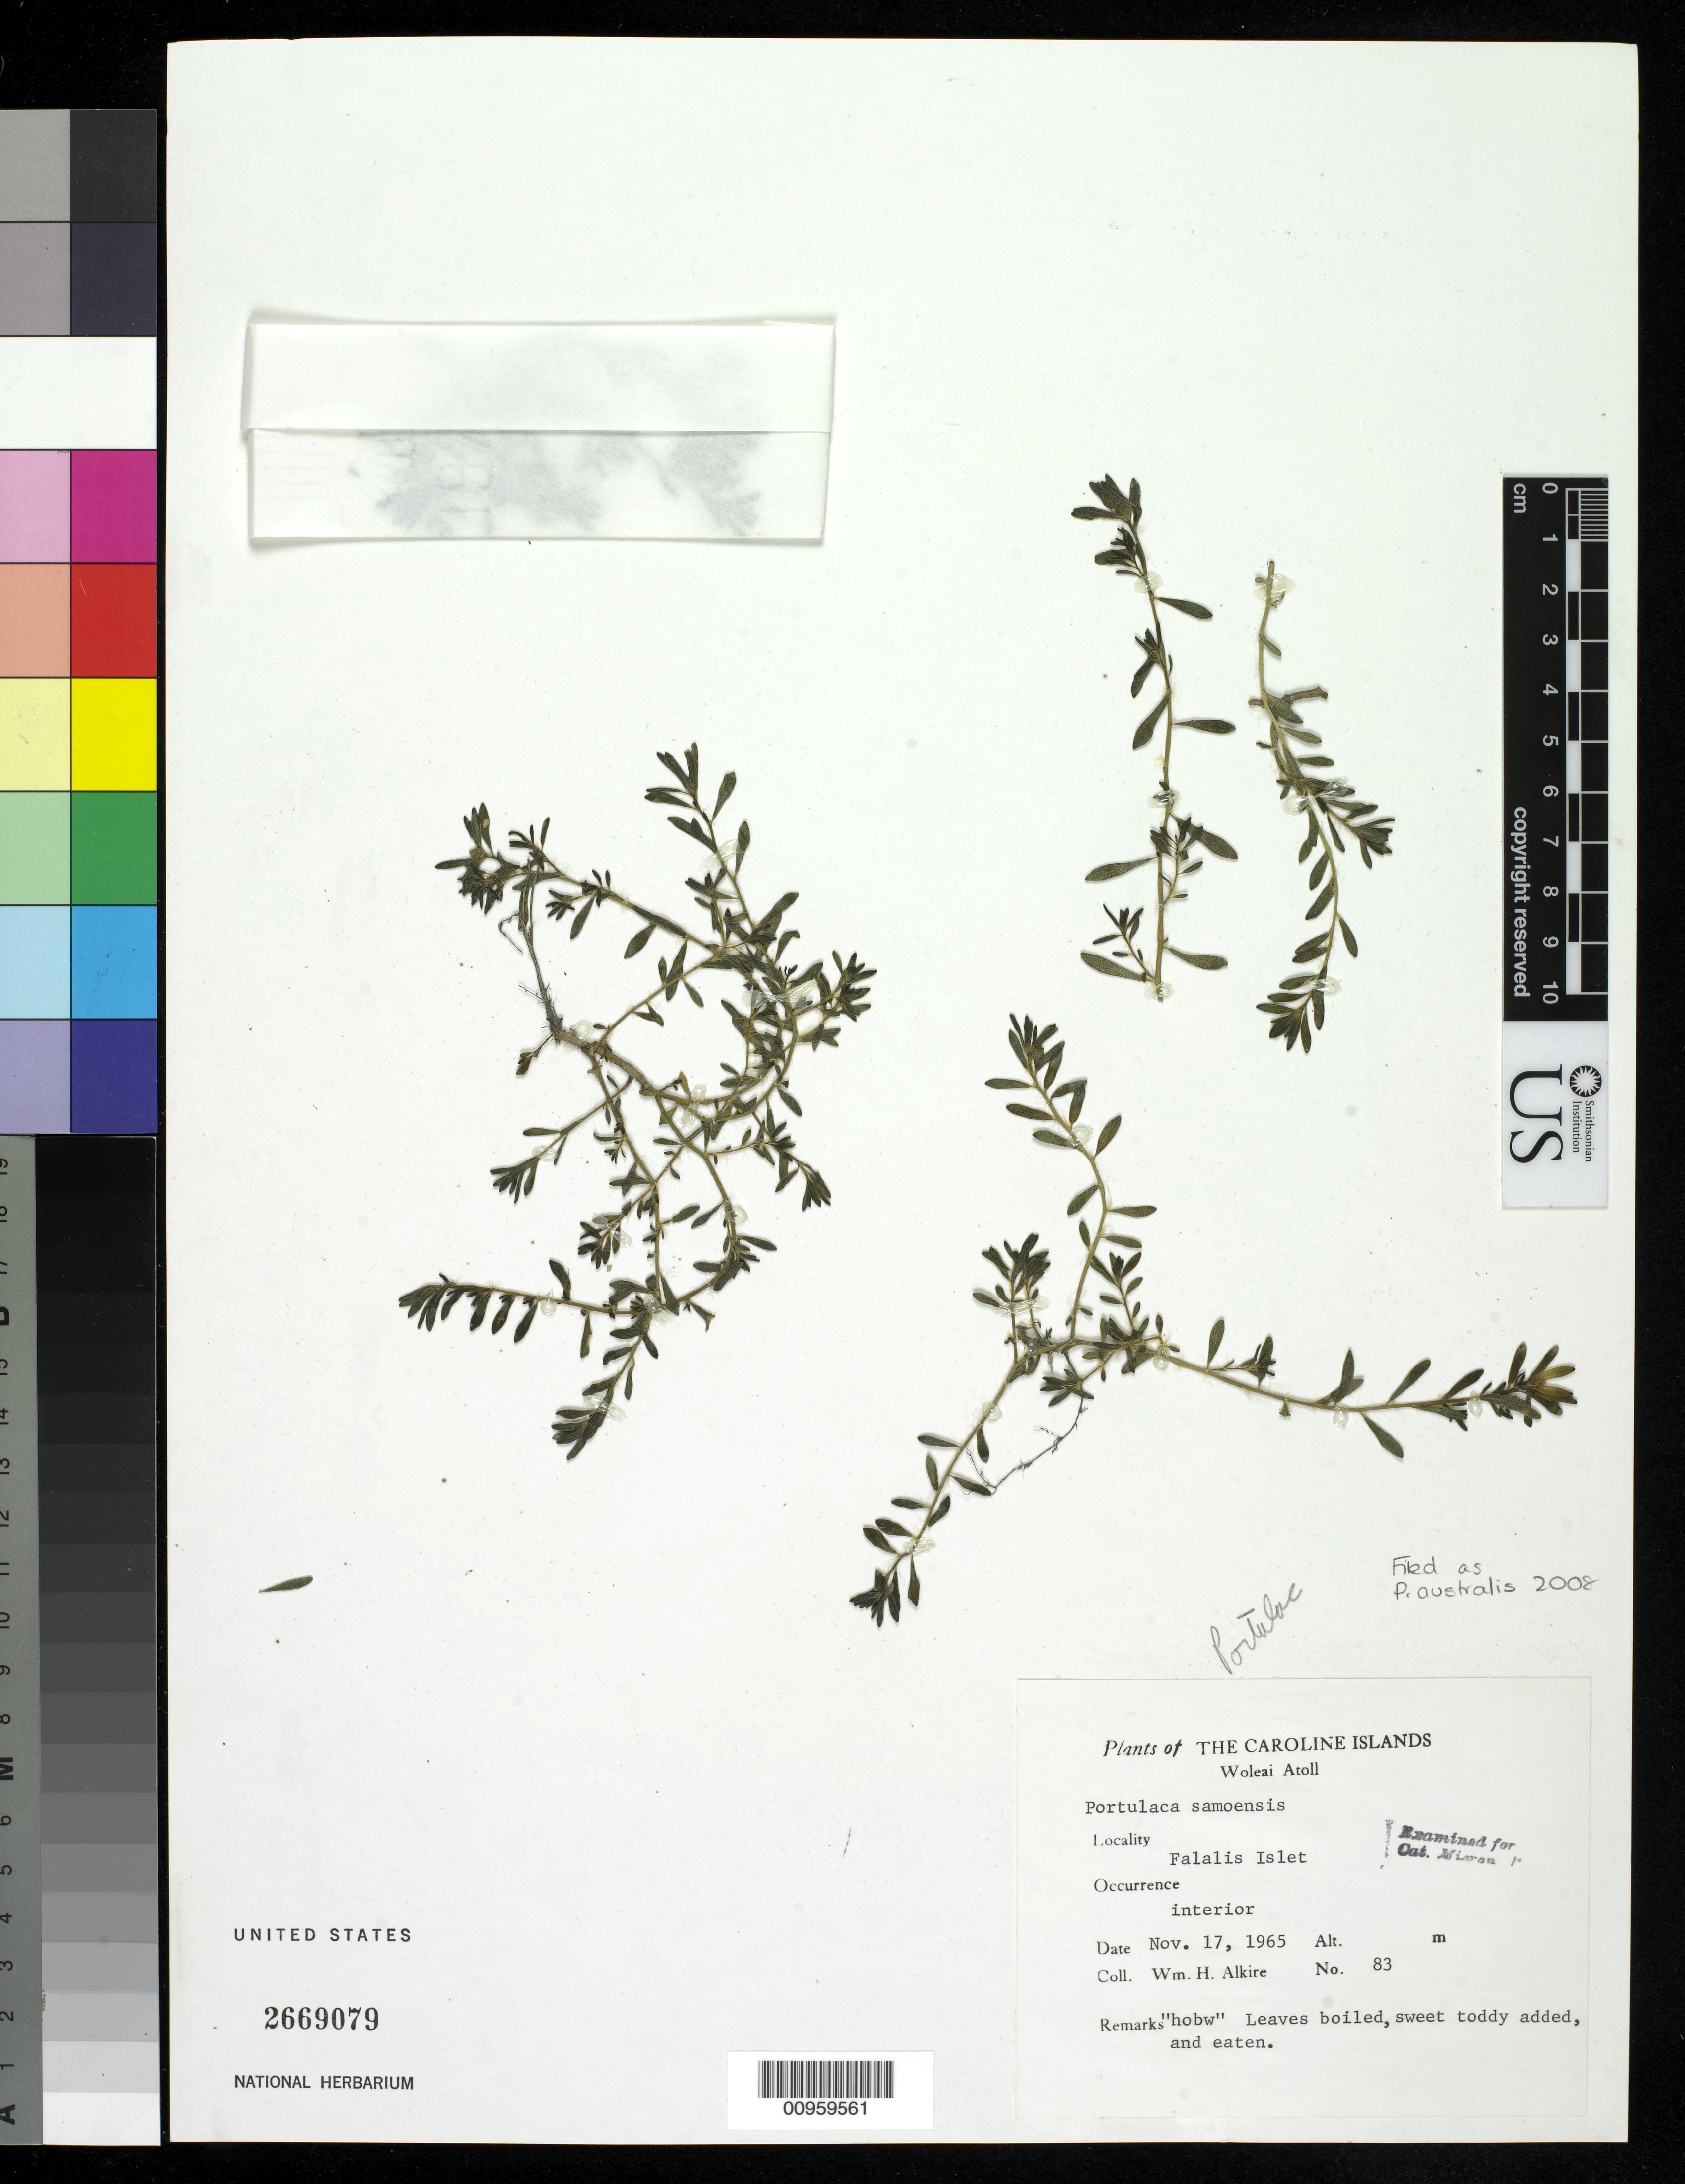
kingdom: Plantae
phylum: Tracheophyta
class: Magnoliopsida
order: Caryophyllales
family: Portulacaceae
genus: Portulaca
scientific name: Portulaca australis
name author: Endl.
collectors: W. Alkire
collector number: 83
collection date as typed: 17 Nov 1965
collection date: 1965-11-17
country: Micronesia, Federated States of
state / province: Yap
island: Woleai Atoll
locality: Falalis Islet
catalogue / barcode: US 2669079